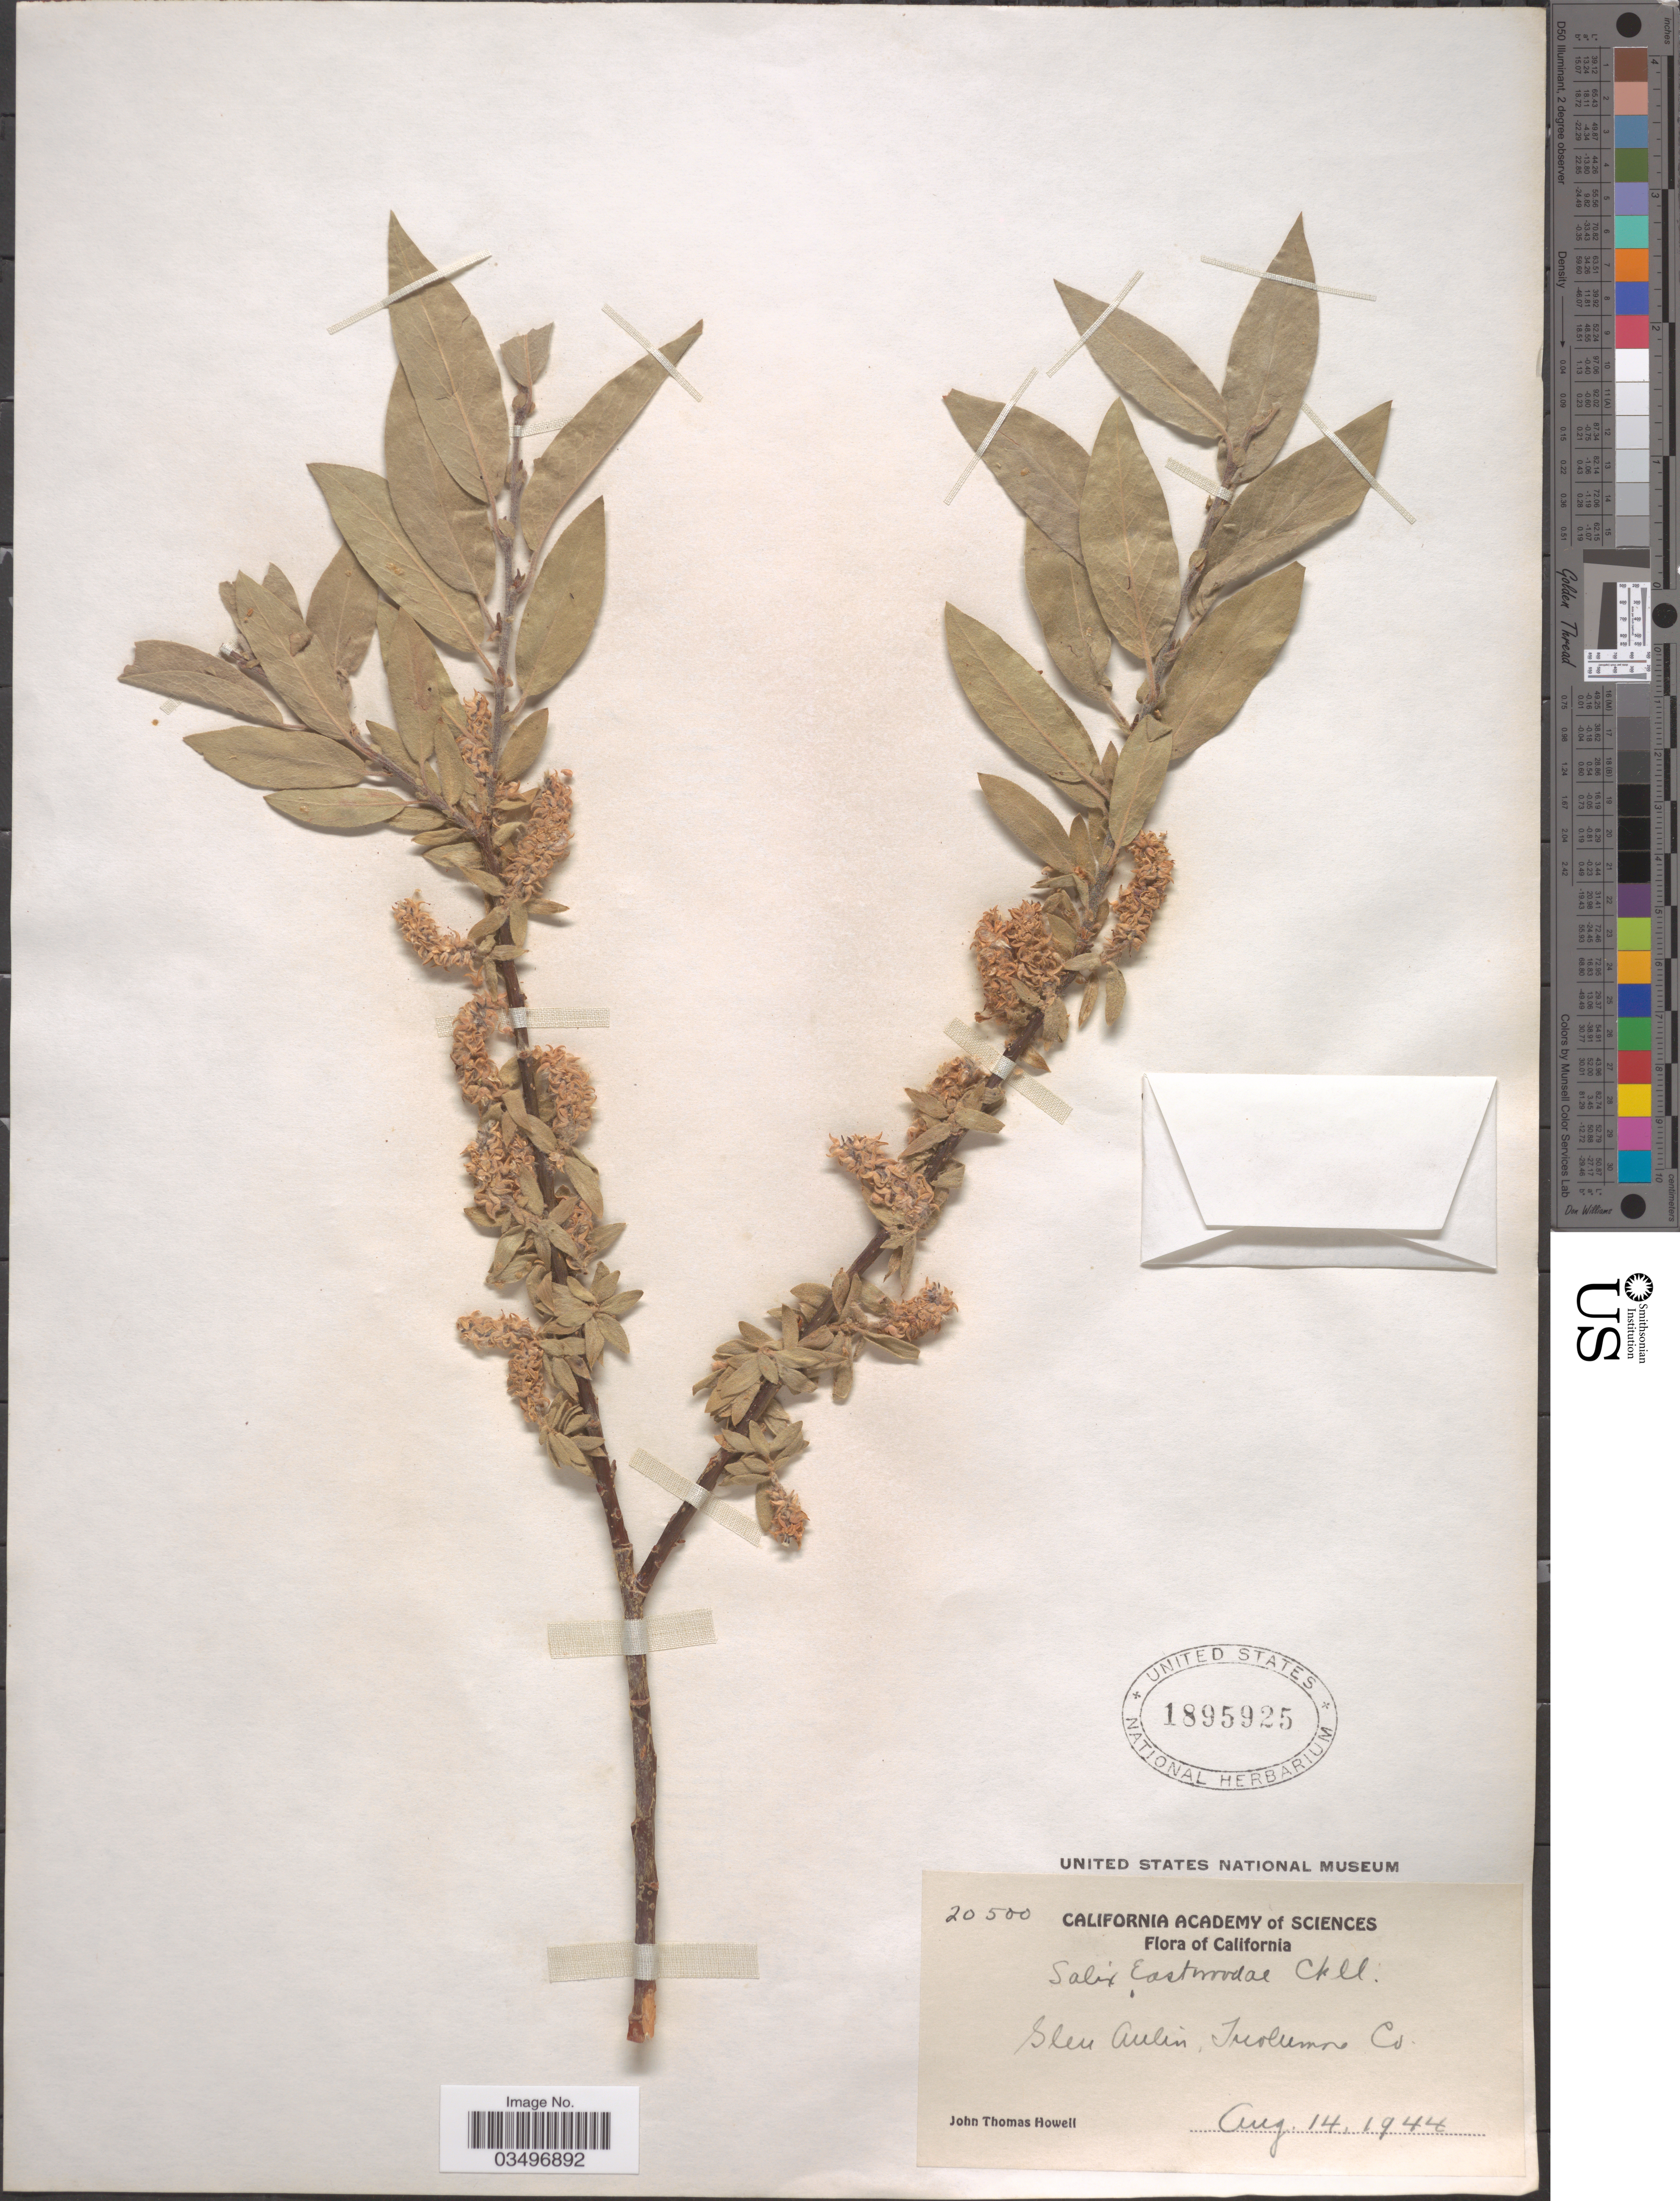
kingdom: Plantae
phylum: Tracheophyta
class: Magnoliopsida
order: Malpighiales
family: Salicaceae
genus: Salix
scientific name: Salix eastwoodiae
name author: Cockerell ex A. Heller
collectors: J. T. Howell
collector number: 20500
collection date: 1944-08-14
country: United States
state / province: California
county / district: Tuolumne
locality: Glen Aulin, Tuolumne Co.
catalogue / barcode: US 1895925